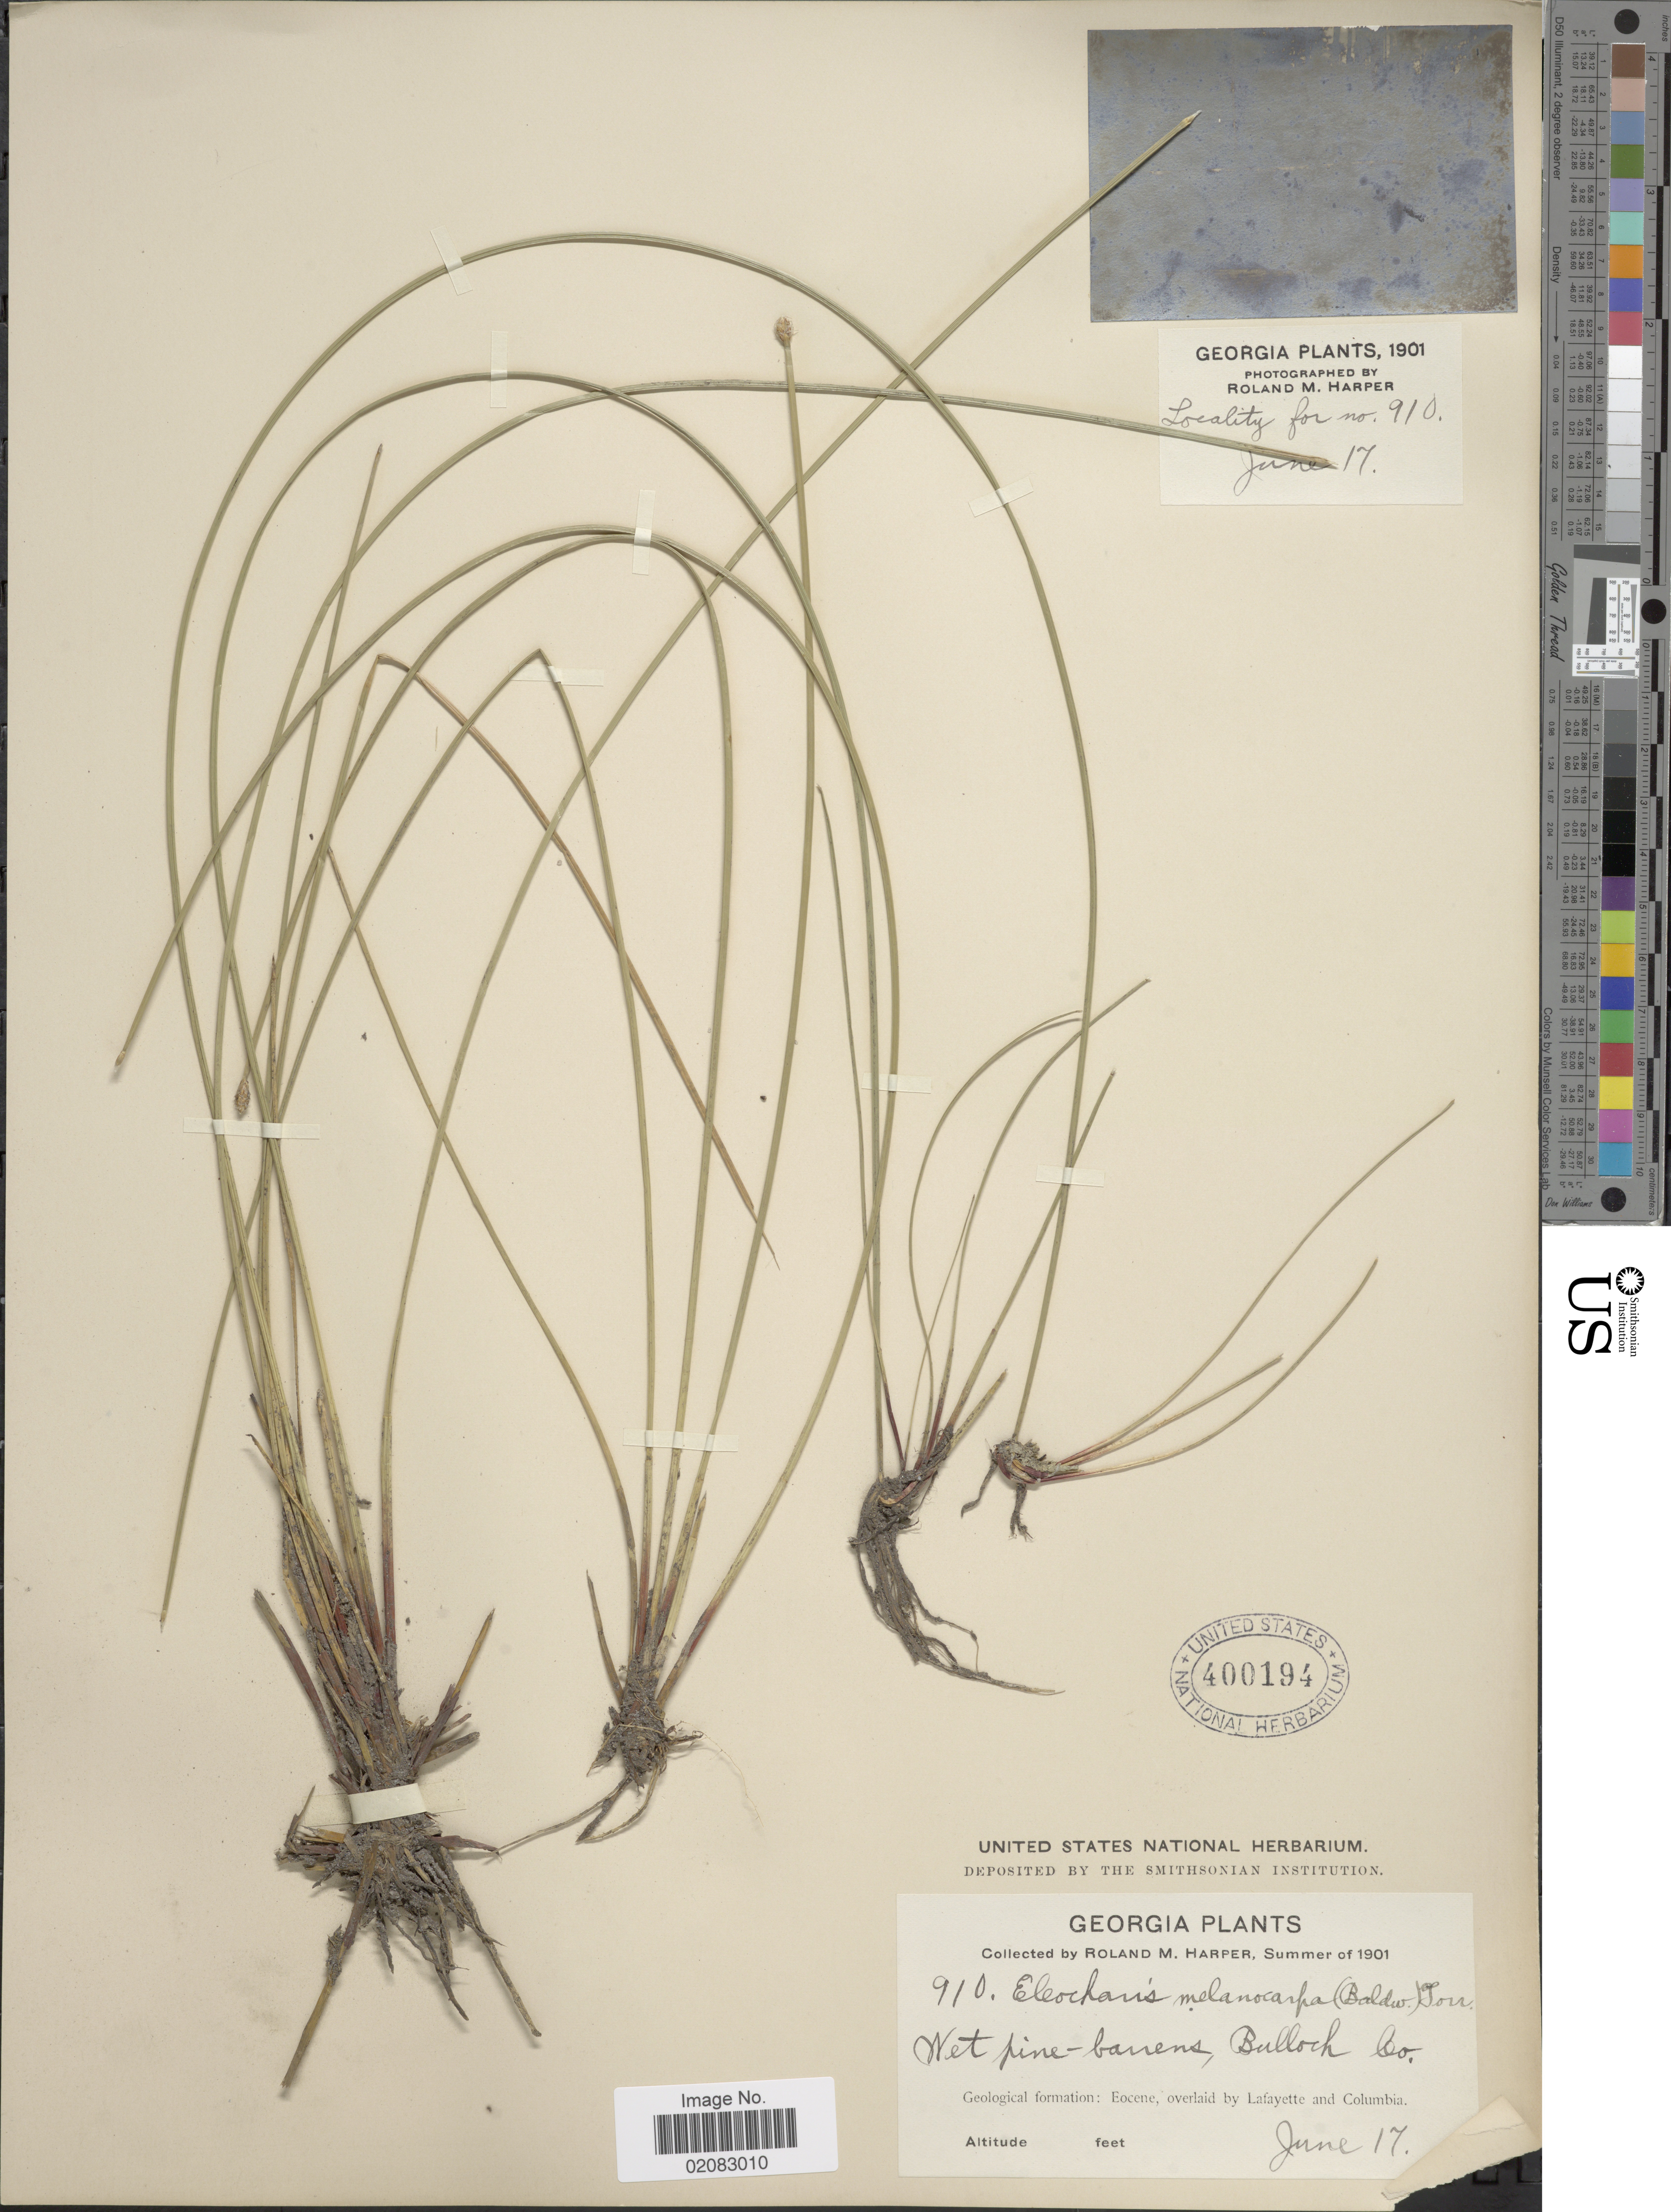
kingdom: Plantae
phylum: Tracheophyta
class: Liliopsida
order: Poales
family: Cyperaceae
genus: Eleocharis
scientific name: Eleocharis melanocarpa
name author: Torr.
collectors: R. M. Harper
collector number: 910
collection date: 1901-06-17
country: United States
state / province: Georgia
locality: Wet pine-barrens, Bullock Co. Geological formation: Eocene, overlaid by Lafayette and Columbia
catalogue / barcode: US 400194